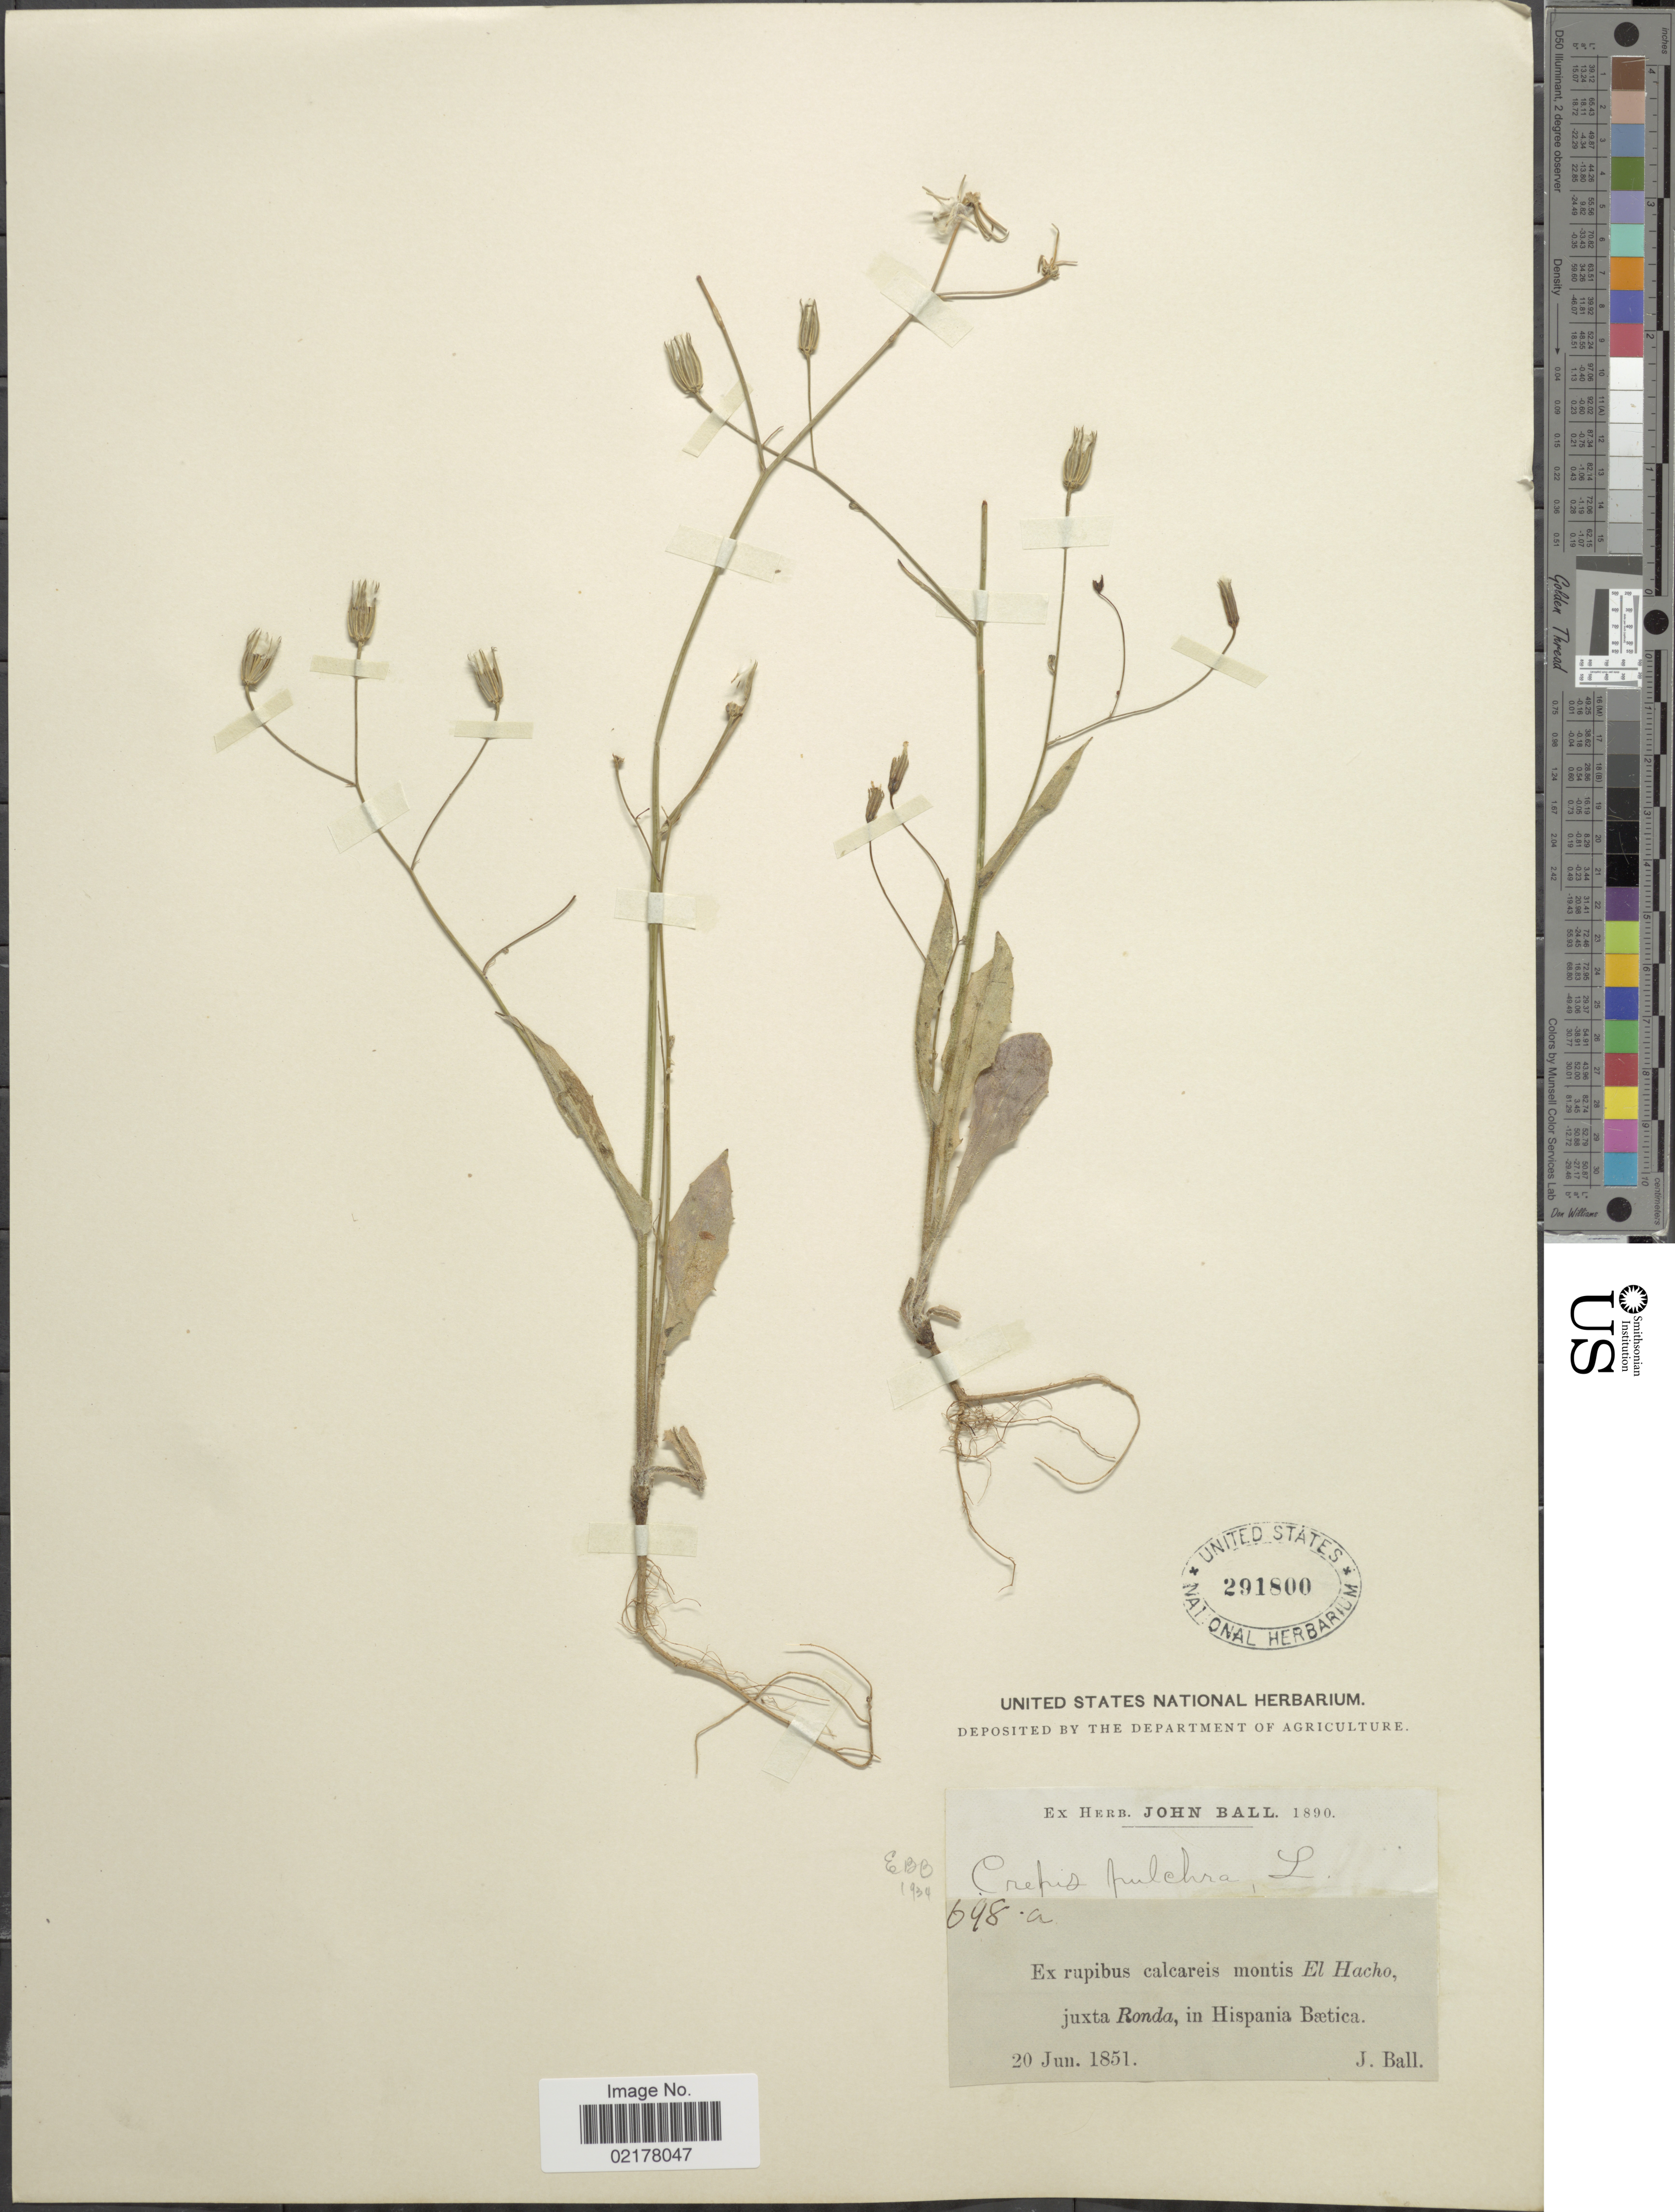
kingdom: Plantae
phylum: Tracheophyta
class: Magnoliopsida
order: Asterales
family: Asteraceae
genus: Crepis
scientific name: Crepis pulchra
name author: L.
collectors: J. Ball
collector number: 698a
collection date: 1851-06-20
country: Spain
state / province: Andalucia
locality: Ex rupibus calcareis montis El Hacho, juxta Ronda, in Hispania Baetica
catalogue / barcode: US 291800